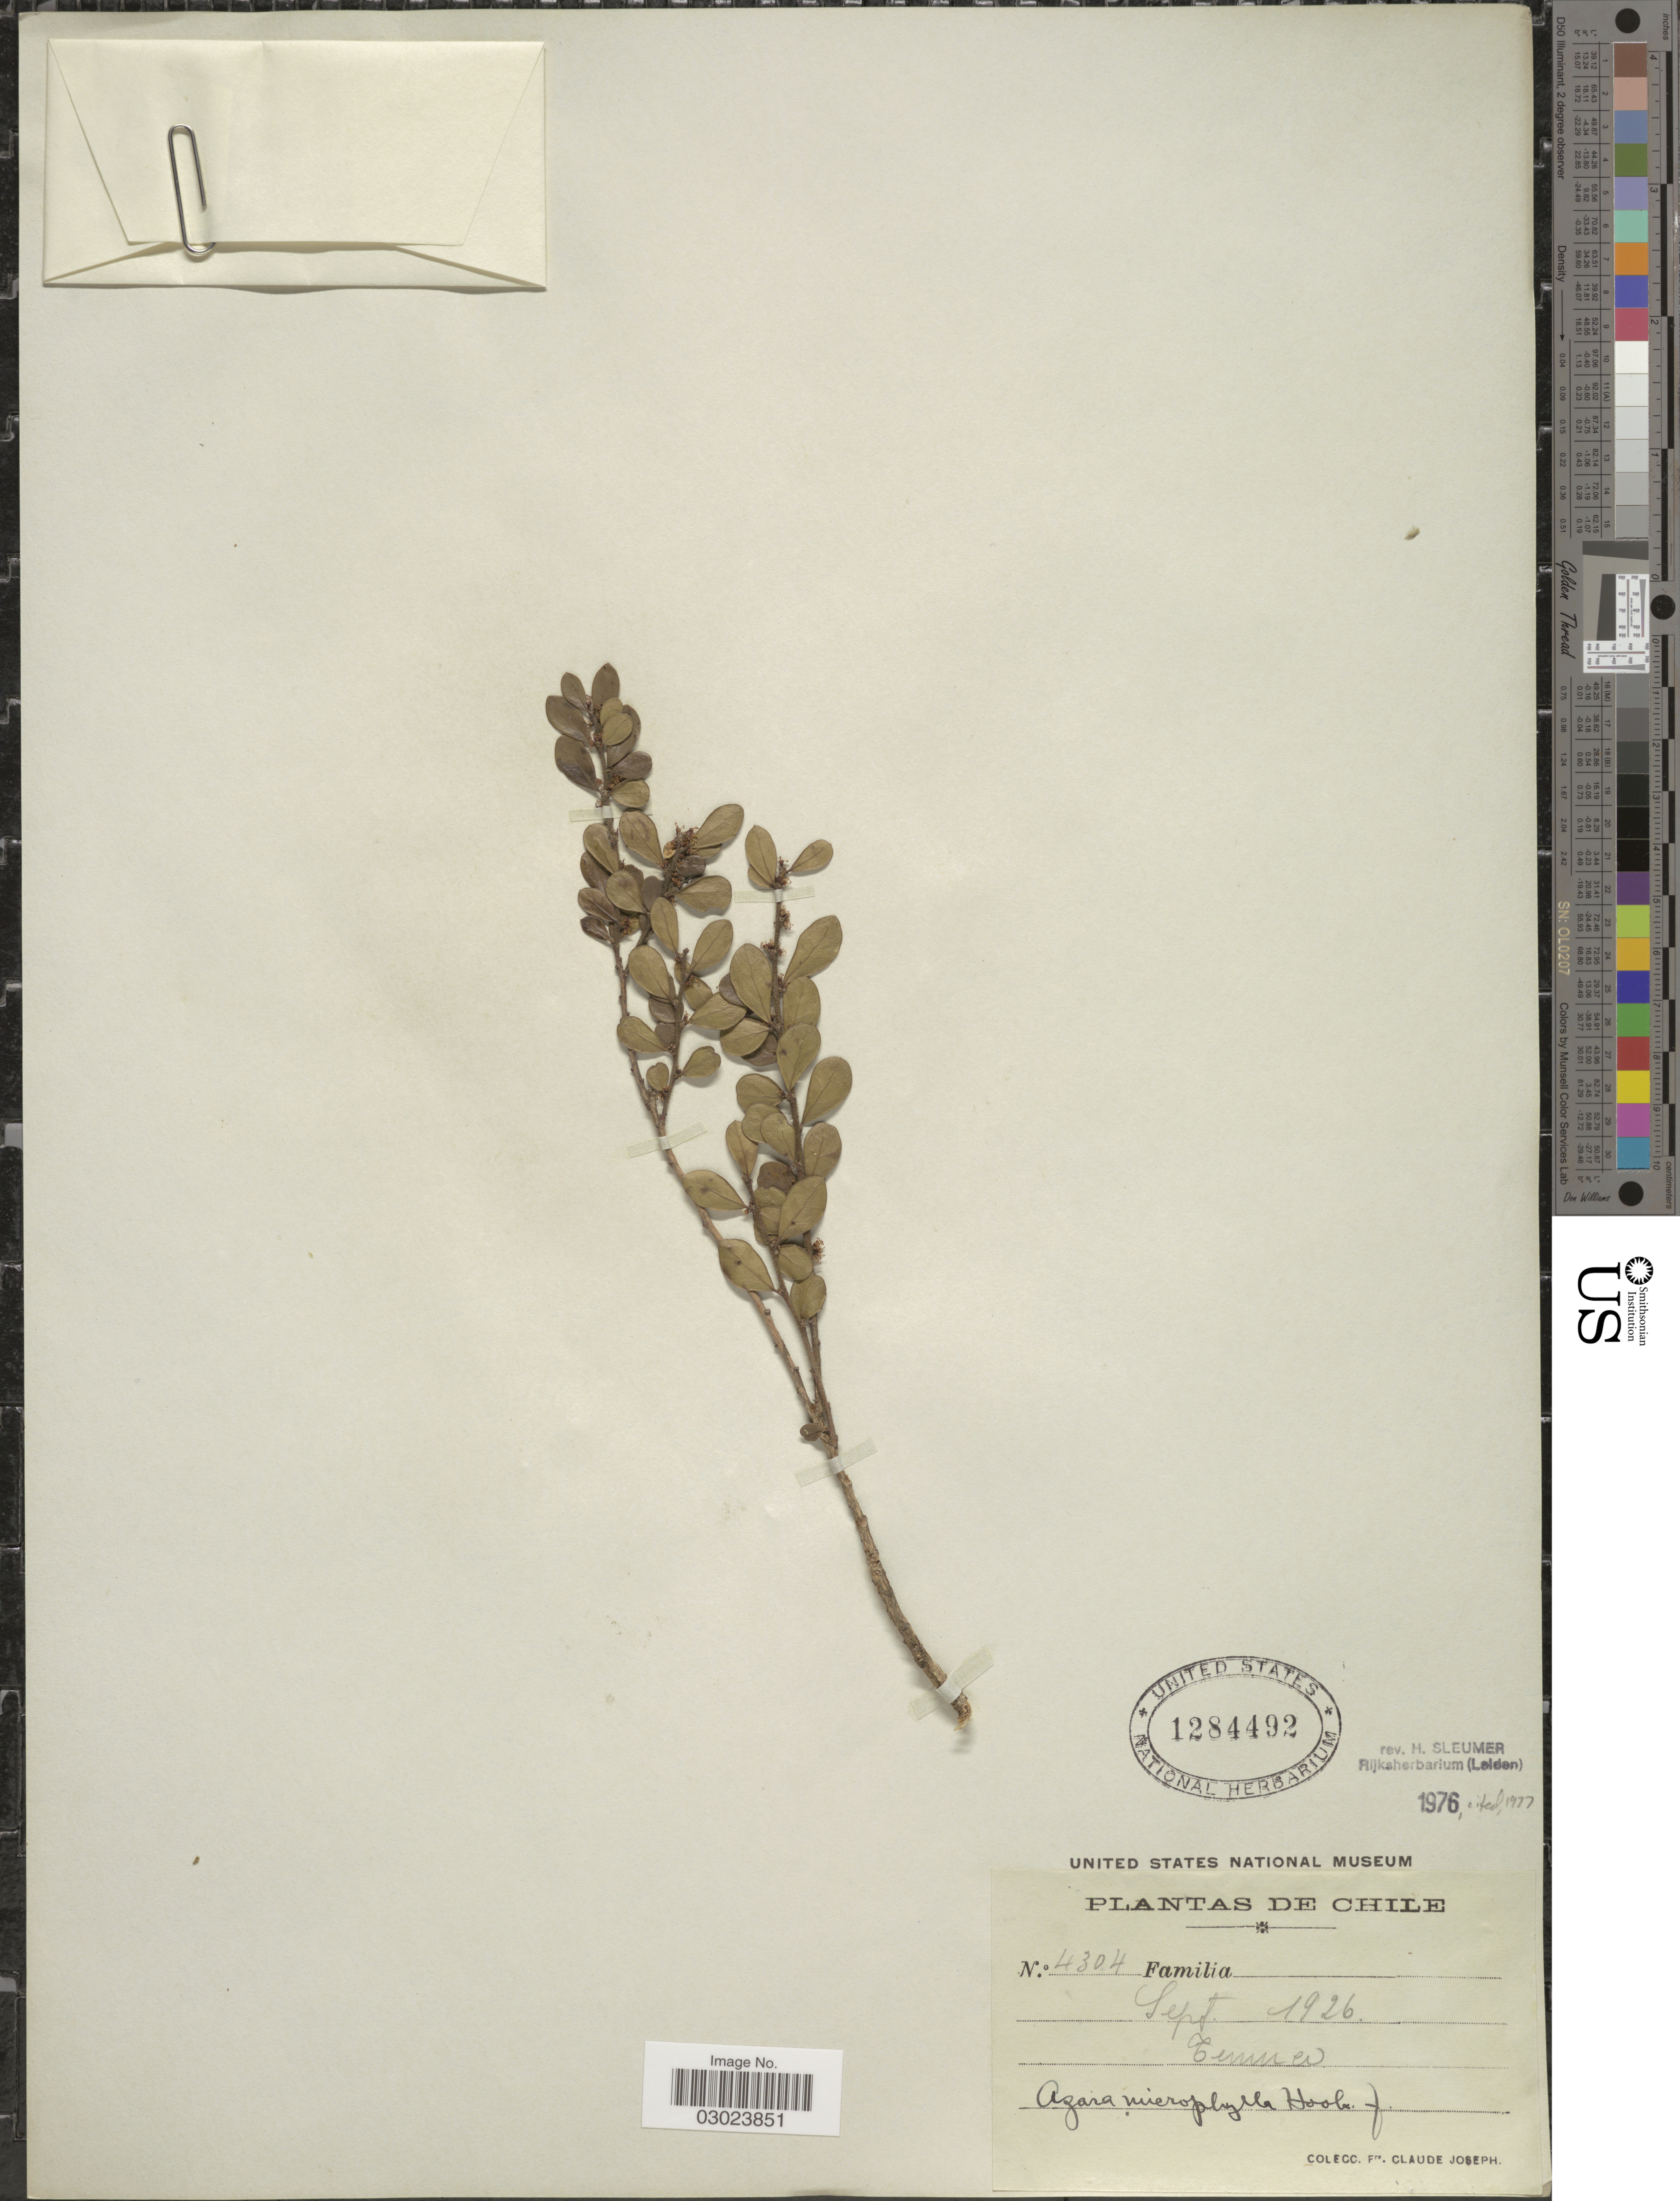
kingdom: Plantae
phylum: Tracheophyta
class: Magnoliopsida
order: Malpighiales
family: Salicaceae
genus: Azara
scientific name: Azara microphylla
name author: Hook. f.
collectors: Bro. Claude-Joseph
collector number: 4304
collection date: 1926-09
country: Chile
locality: Temuco.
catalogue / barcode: US 1284492